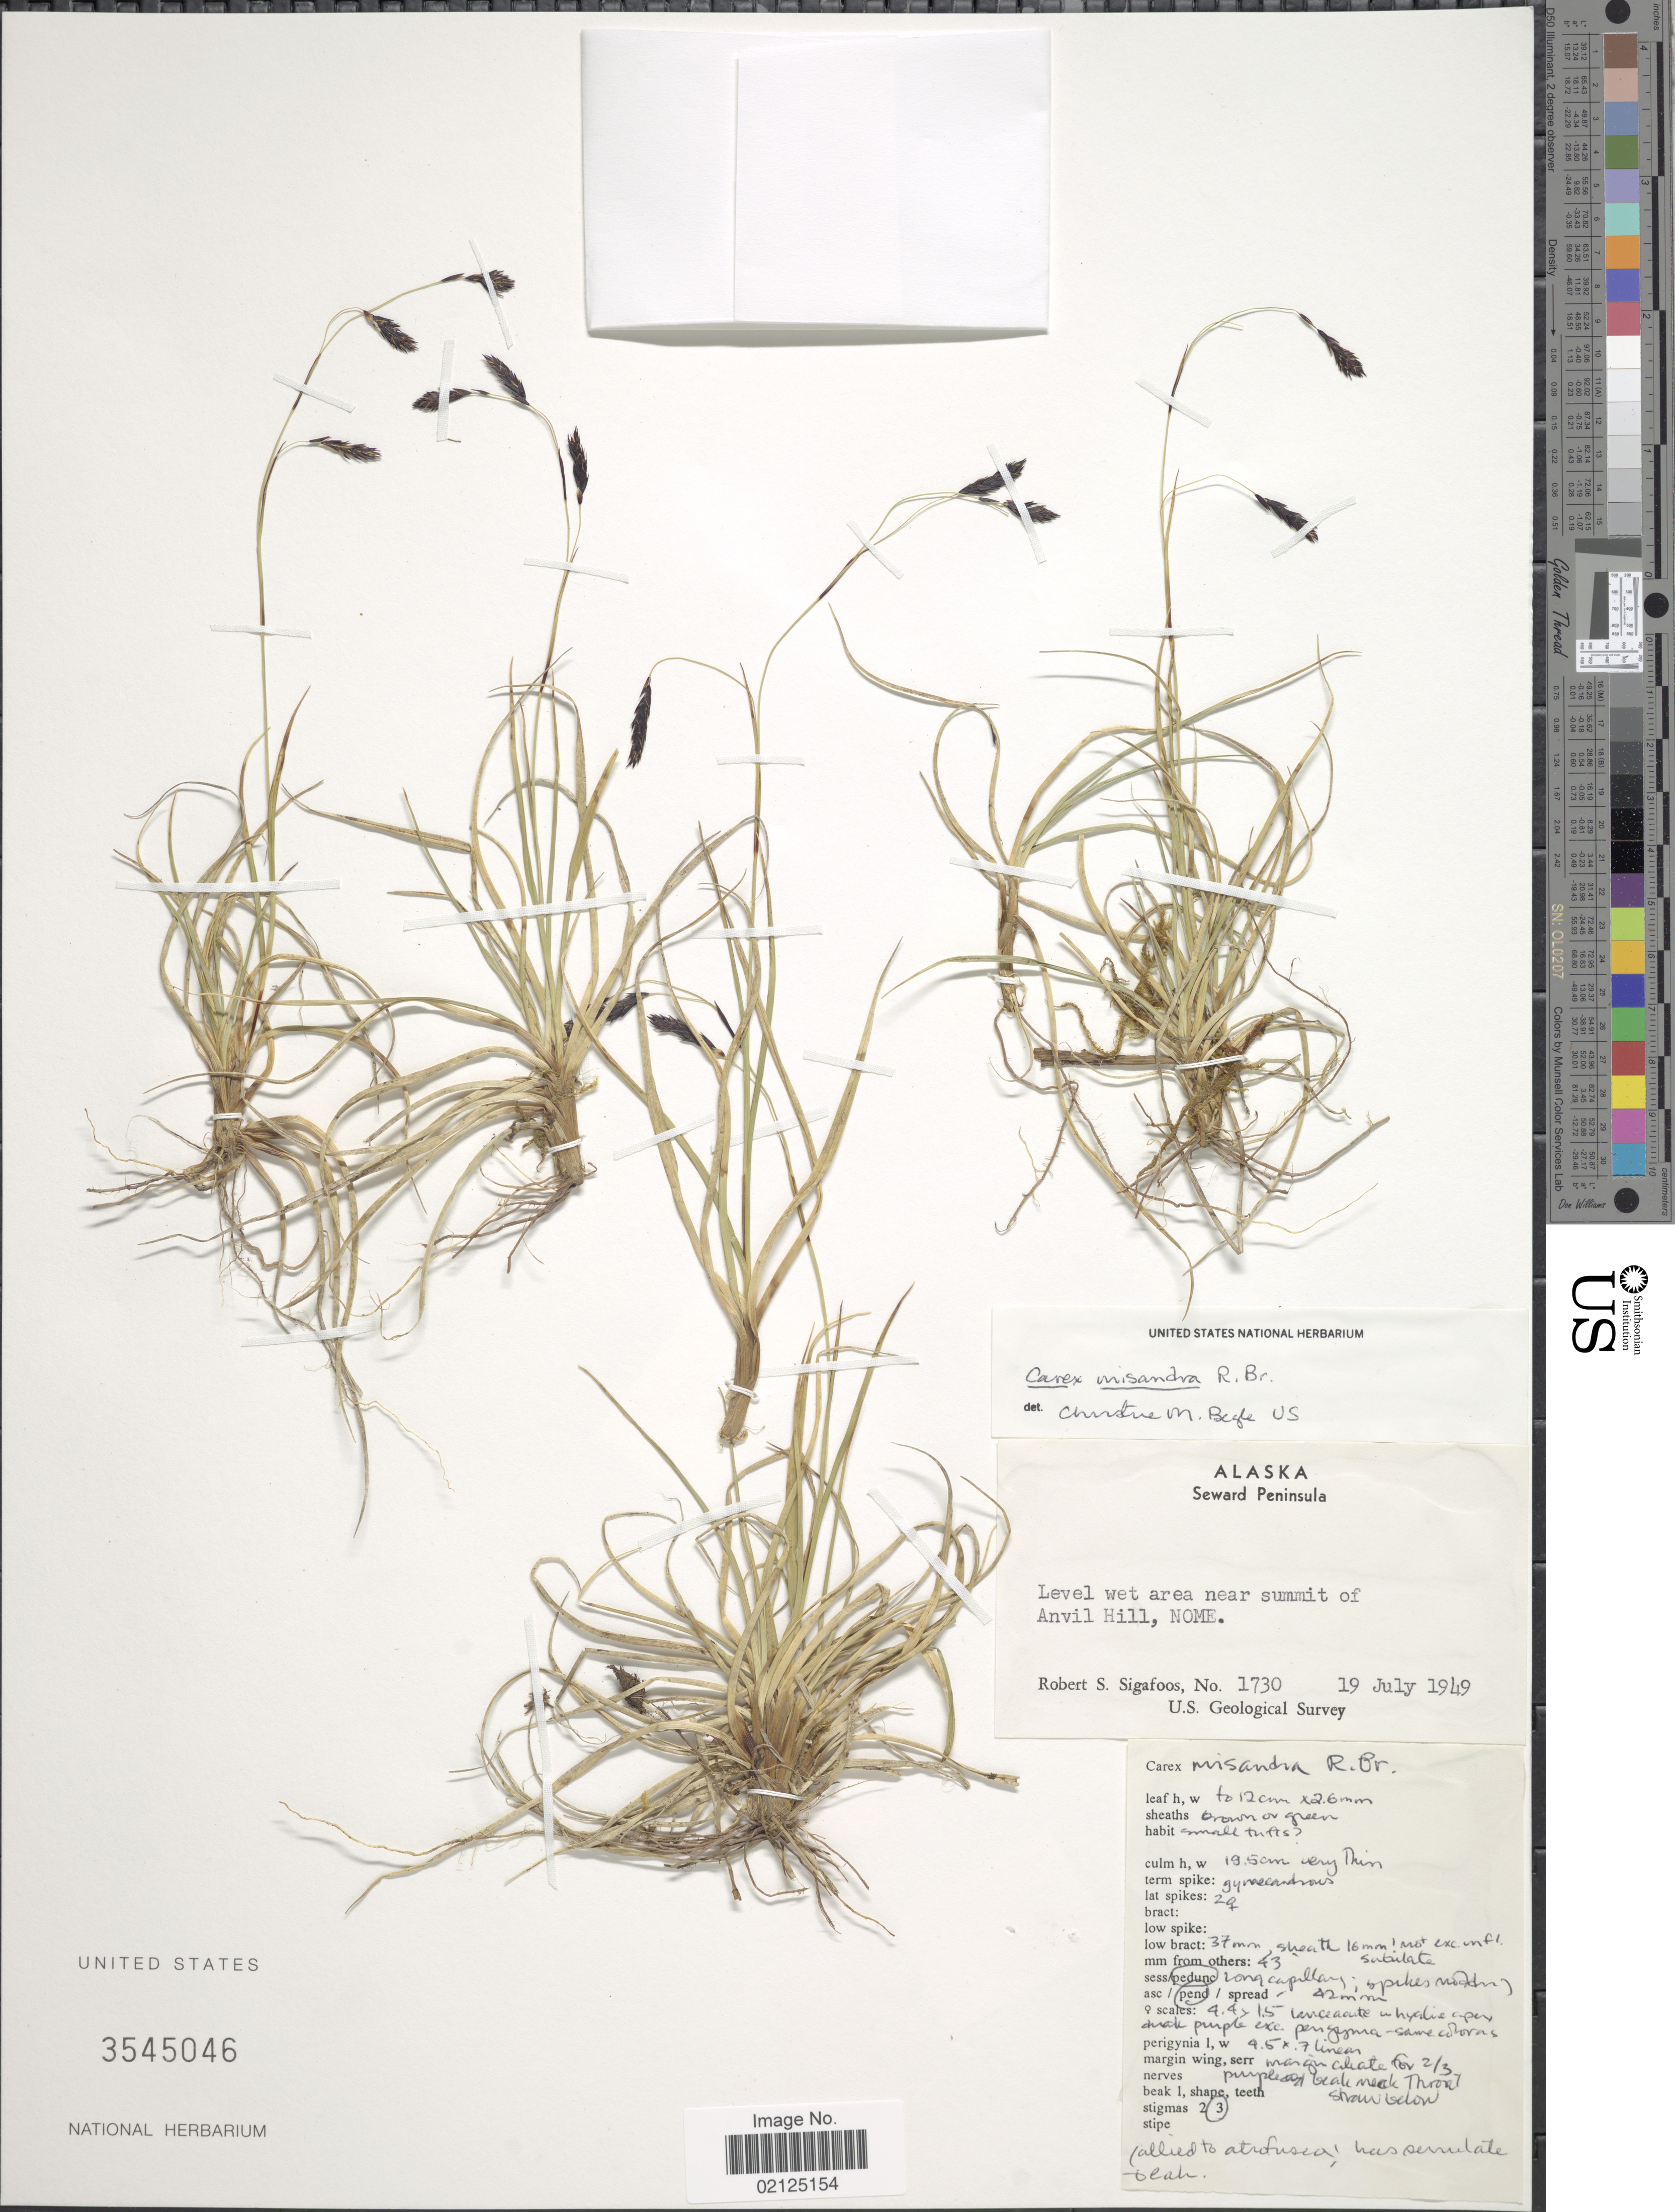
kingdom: Plantae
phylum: Tracheophyta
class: Liliopsida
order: Poales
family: Cyperaceae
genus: Carex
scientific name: Carex fuliginosa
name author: Schkuhr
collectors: R. Sigafoos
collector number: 1730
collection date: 1949-07-19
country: United States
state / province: Alaska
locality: Seward Peninsula, Level wet area near summit of Anvil Hill, Nome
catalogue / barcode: US 3545046